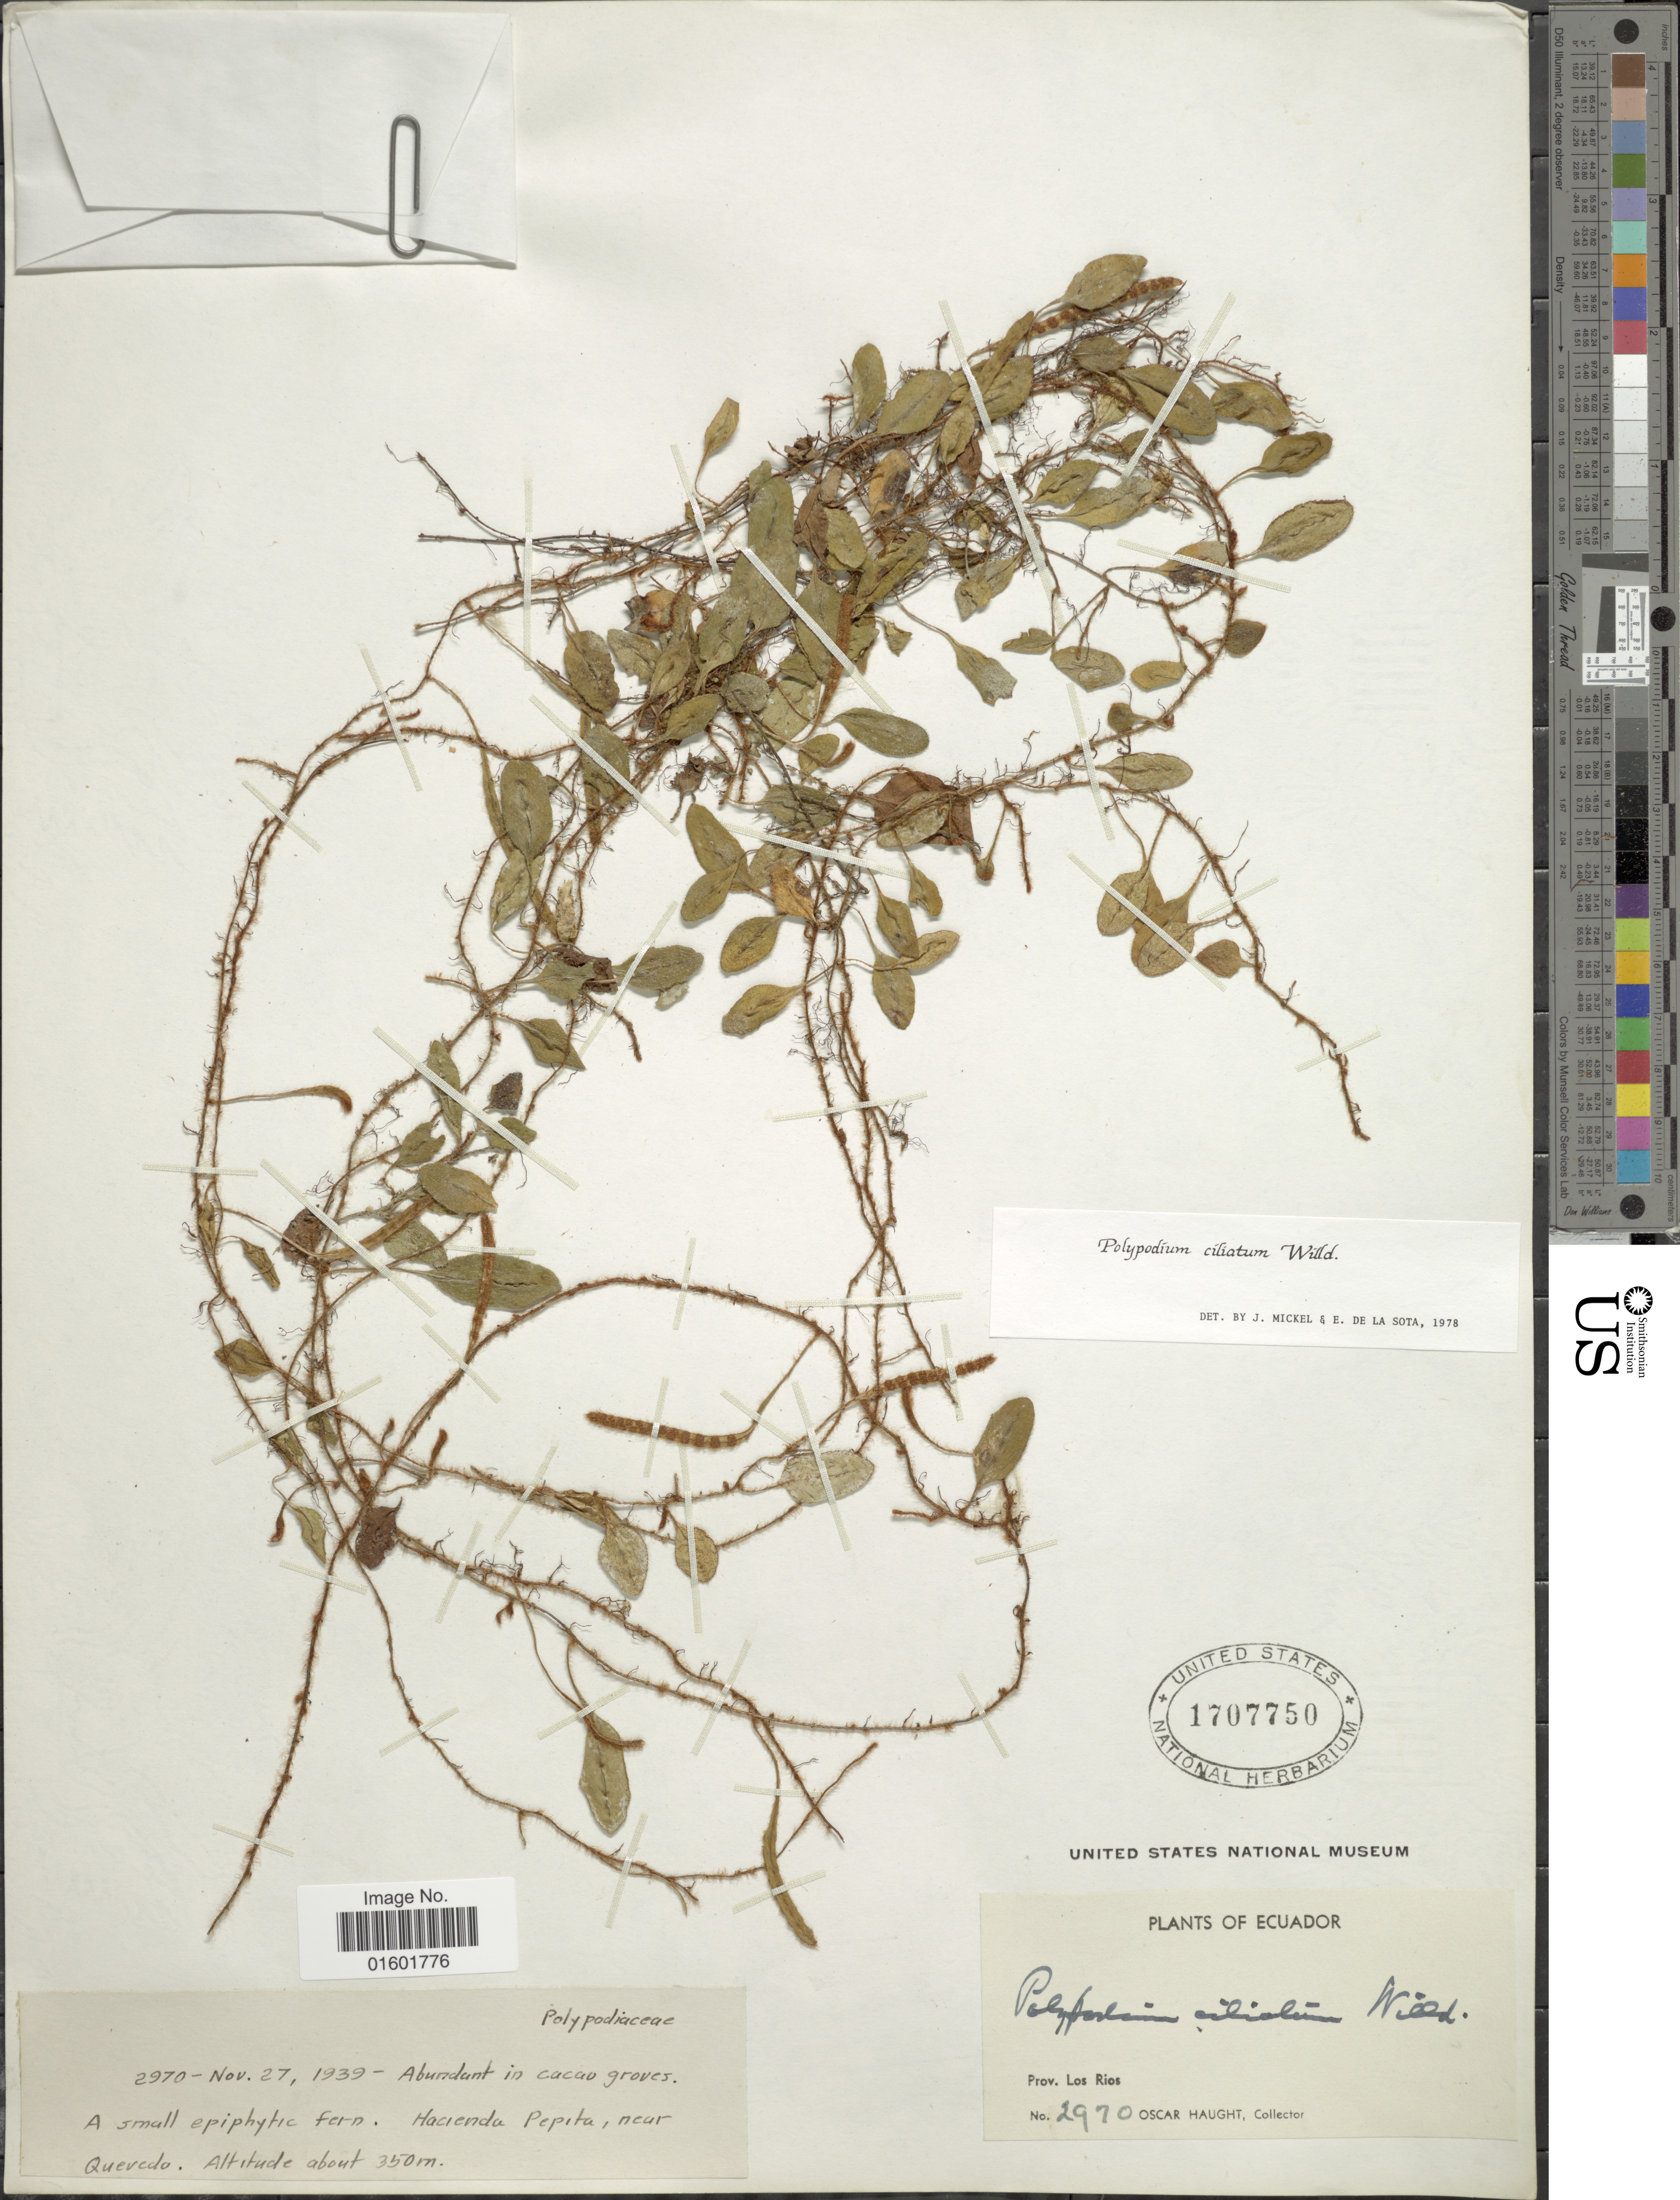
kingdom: Plantae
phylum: Tracheophyta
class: Polypodiopsida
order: Polypodiales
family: Polypodiaceae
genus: Microgramma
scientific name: Microgramma reptans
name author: (Cav.) A.R. Sm.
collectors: O. L. Haught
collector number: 2970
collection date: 1939-11-27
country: Ecuador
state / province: Los Ríos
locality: Hacienda Pepita, near Quevedo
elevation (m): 350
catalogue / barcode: US 1707750